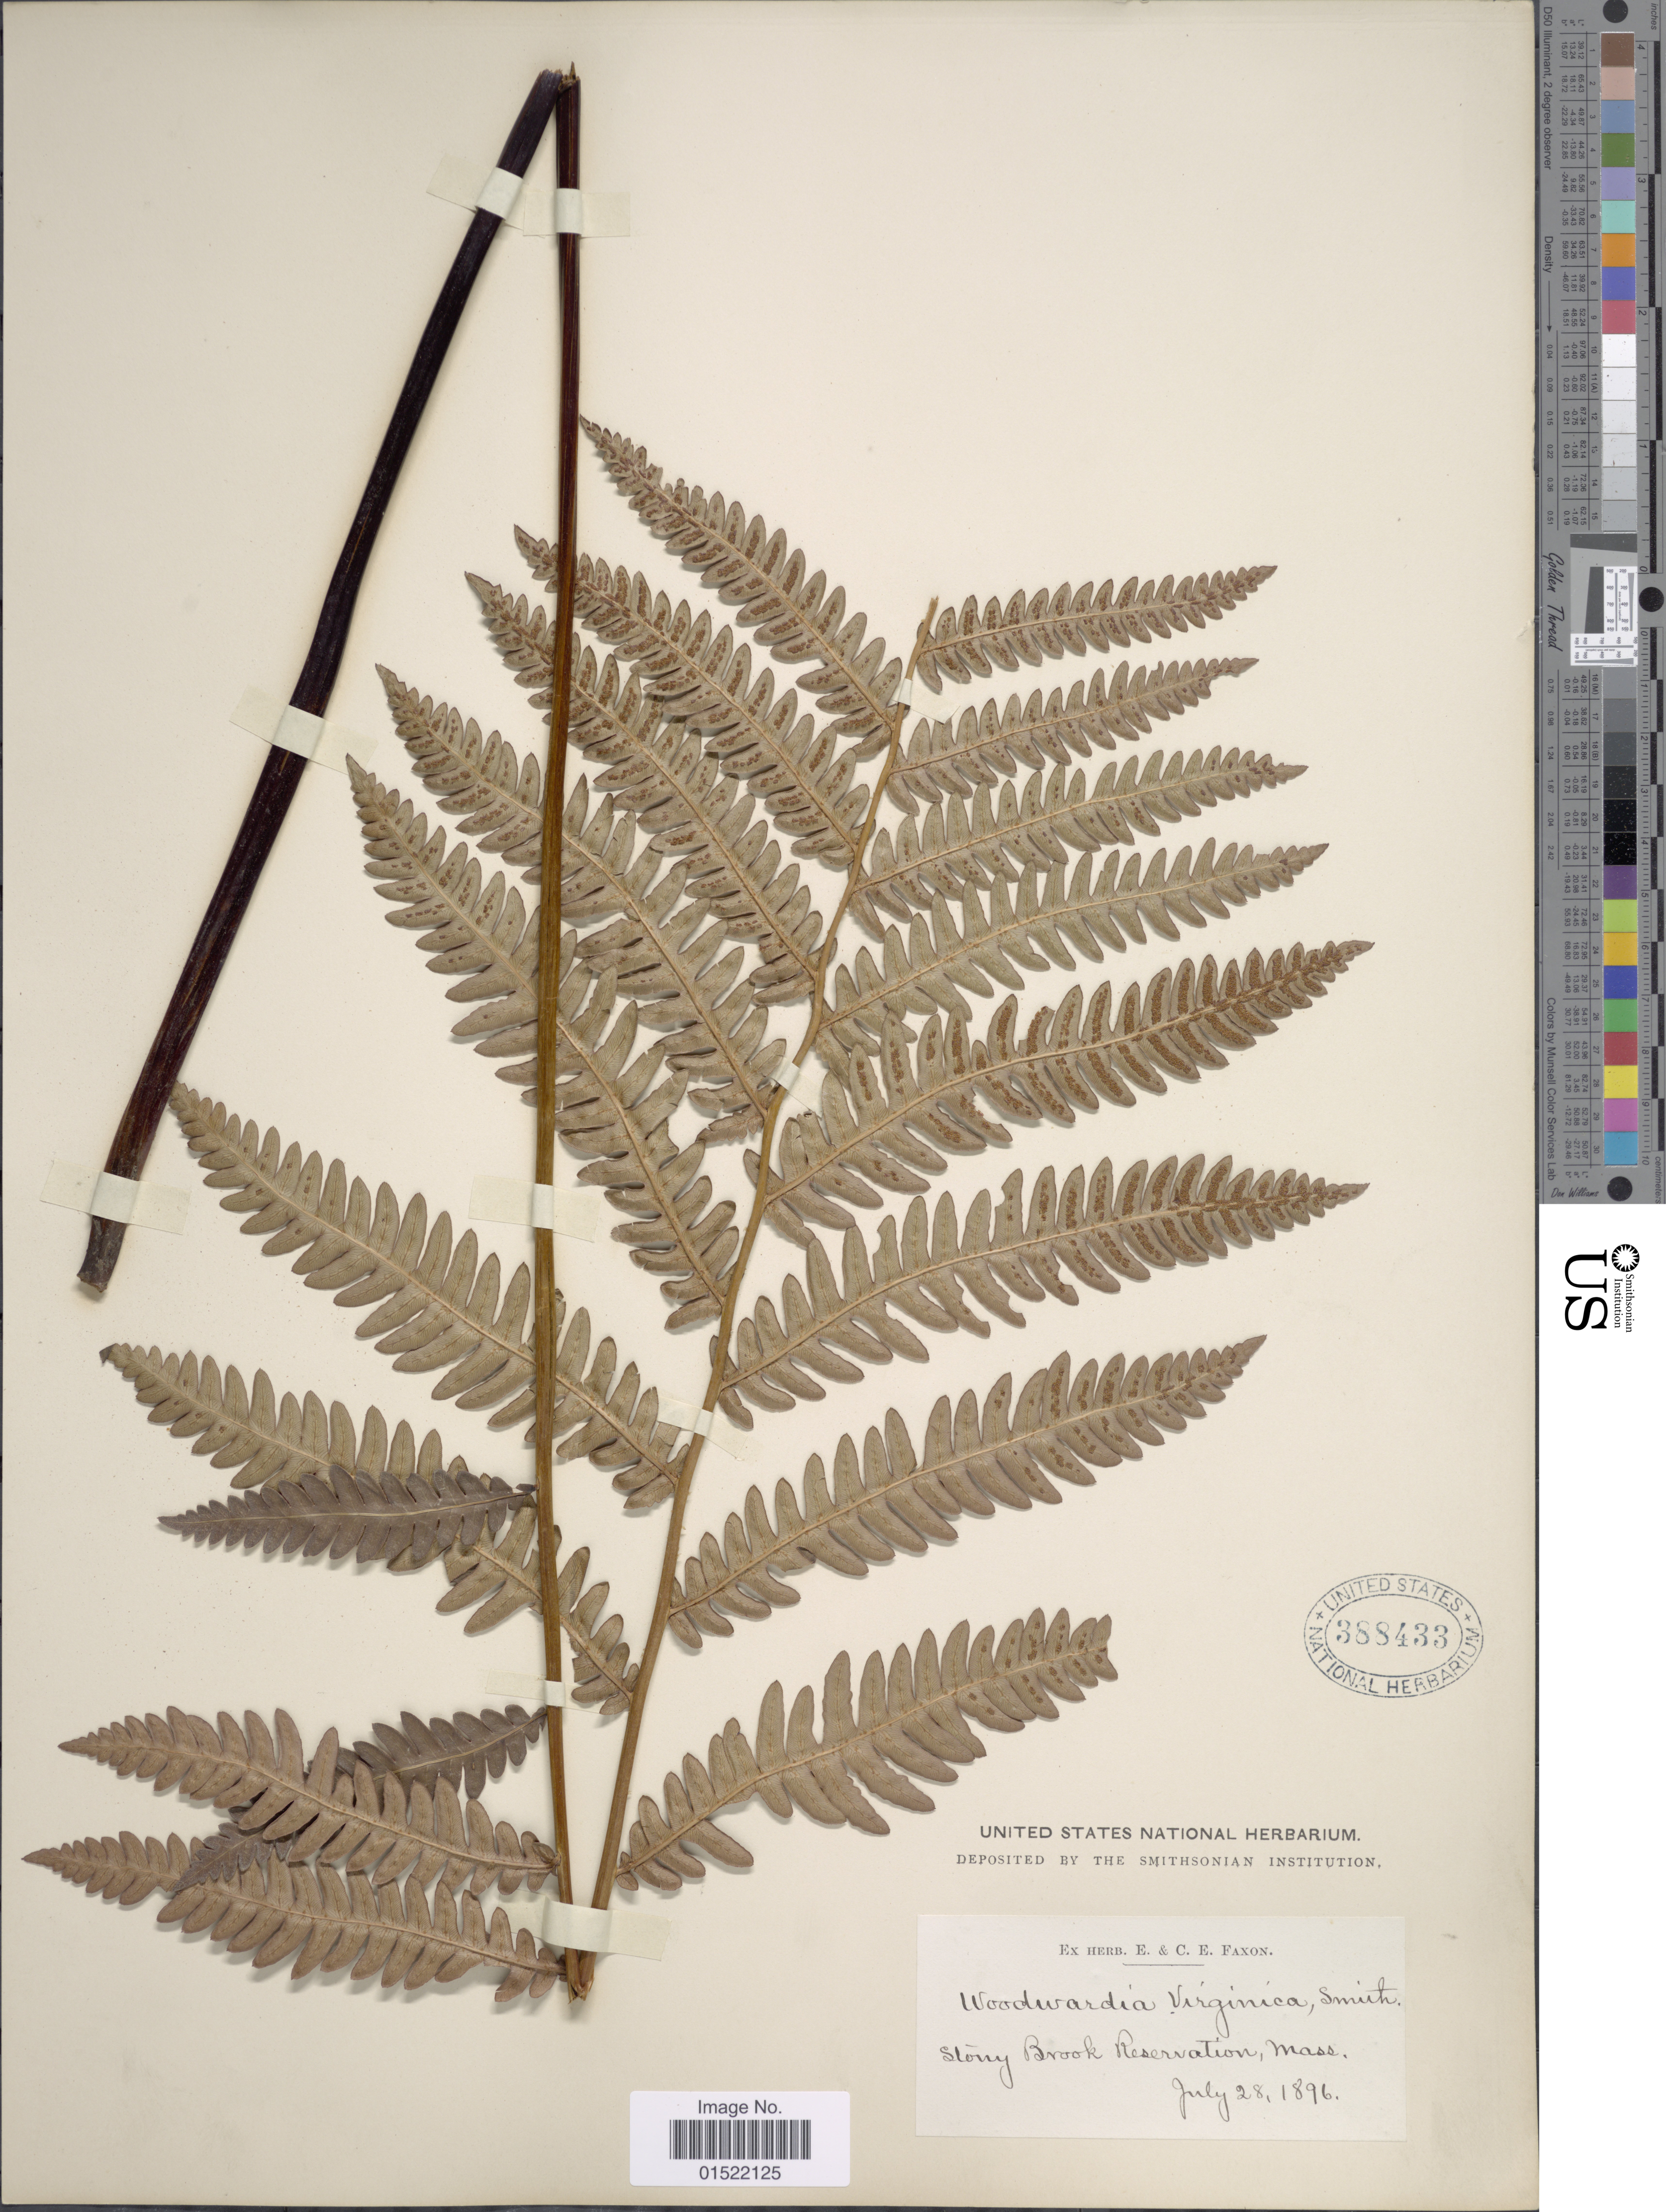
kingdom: Plantae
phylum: Tracheophyta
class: Polypodiopsida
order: Polypodiales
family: Blechnaceae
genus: Woodwardia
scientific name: Woodwardia virginica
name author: (L.) R.M. Sm.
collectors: ex herb. E. & C.E. Faxon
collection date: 1896-07-28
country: United States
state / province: Massachusetts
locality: Stony Brook Reservation, Mass.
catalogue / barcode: US 388433